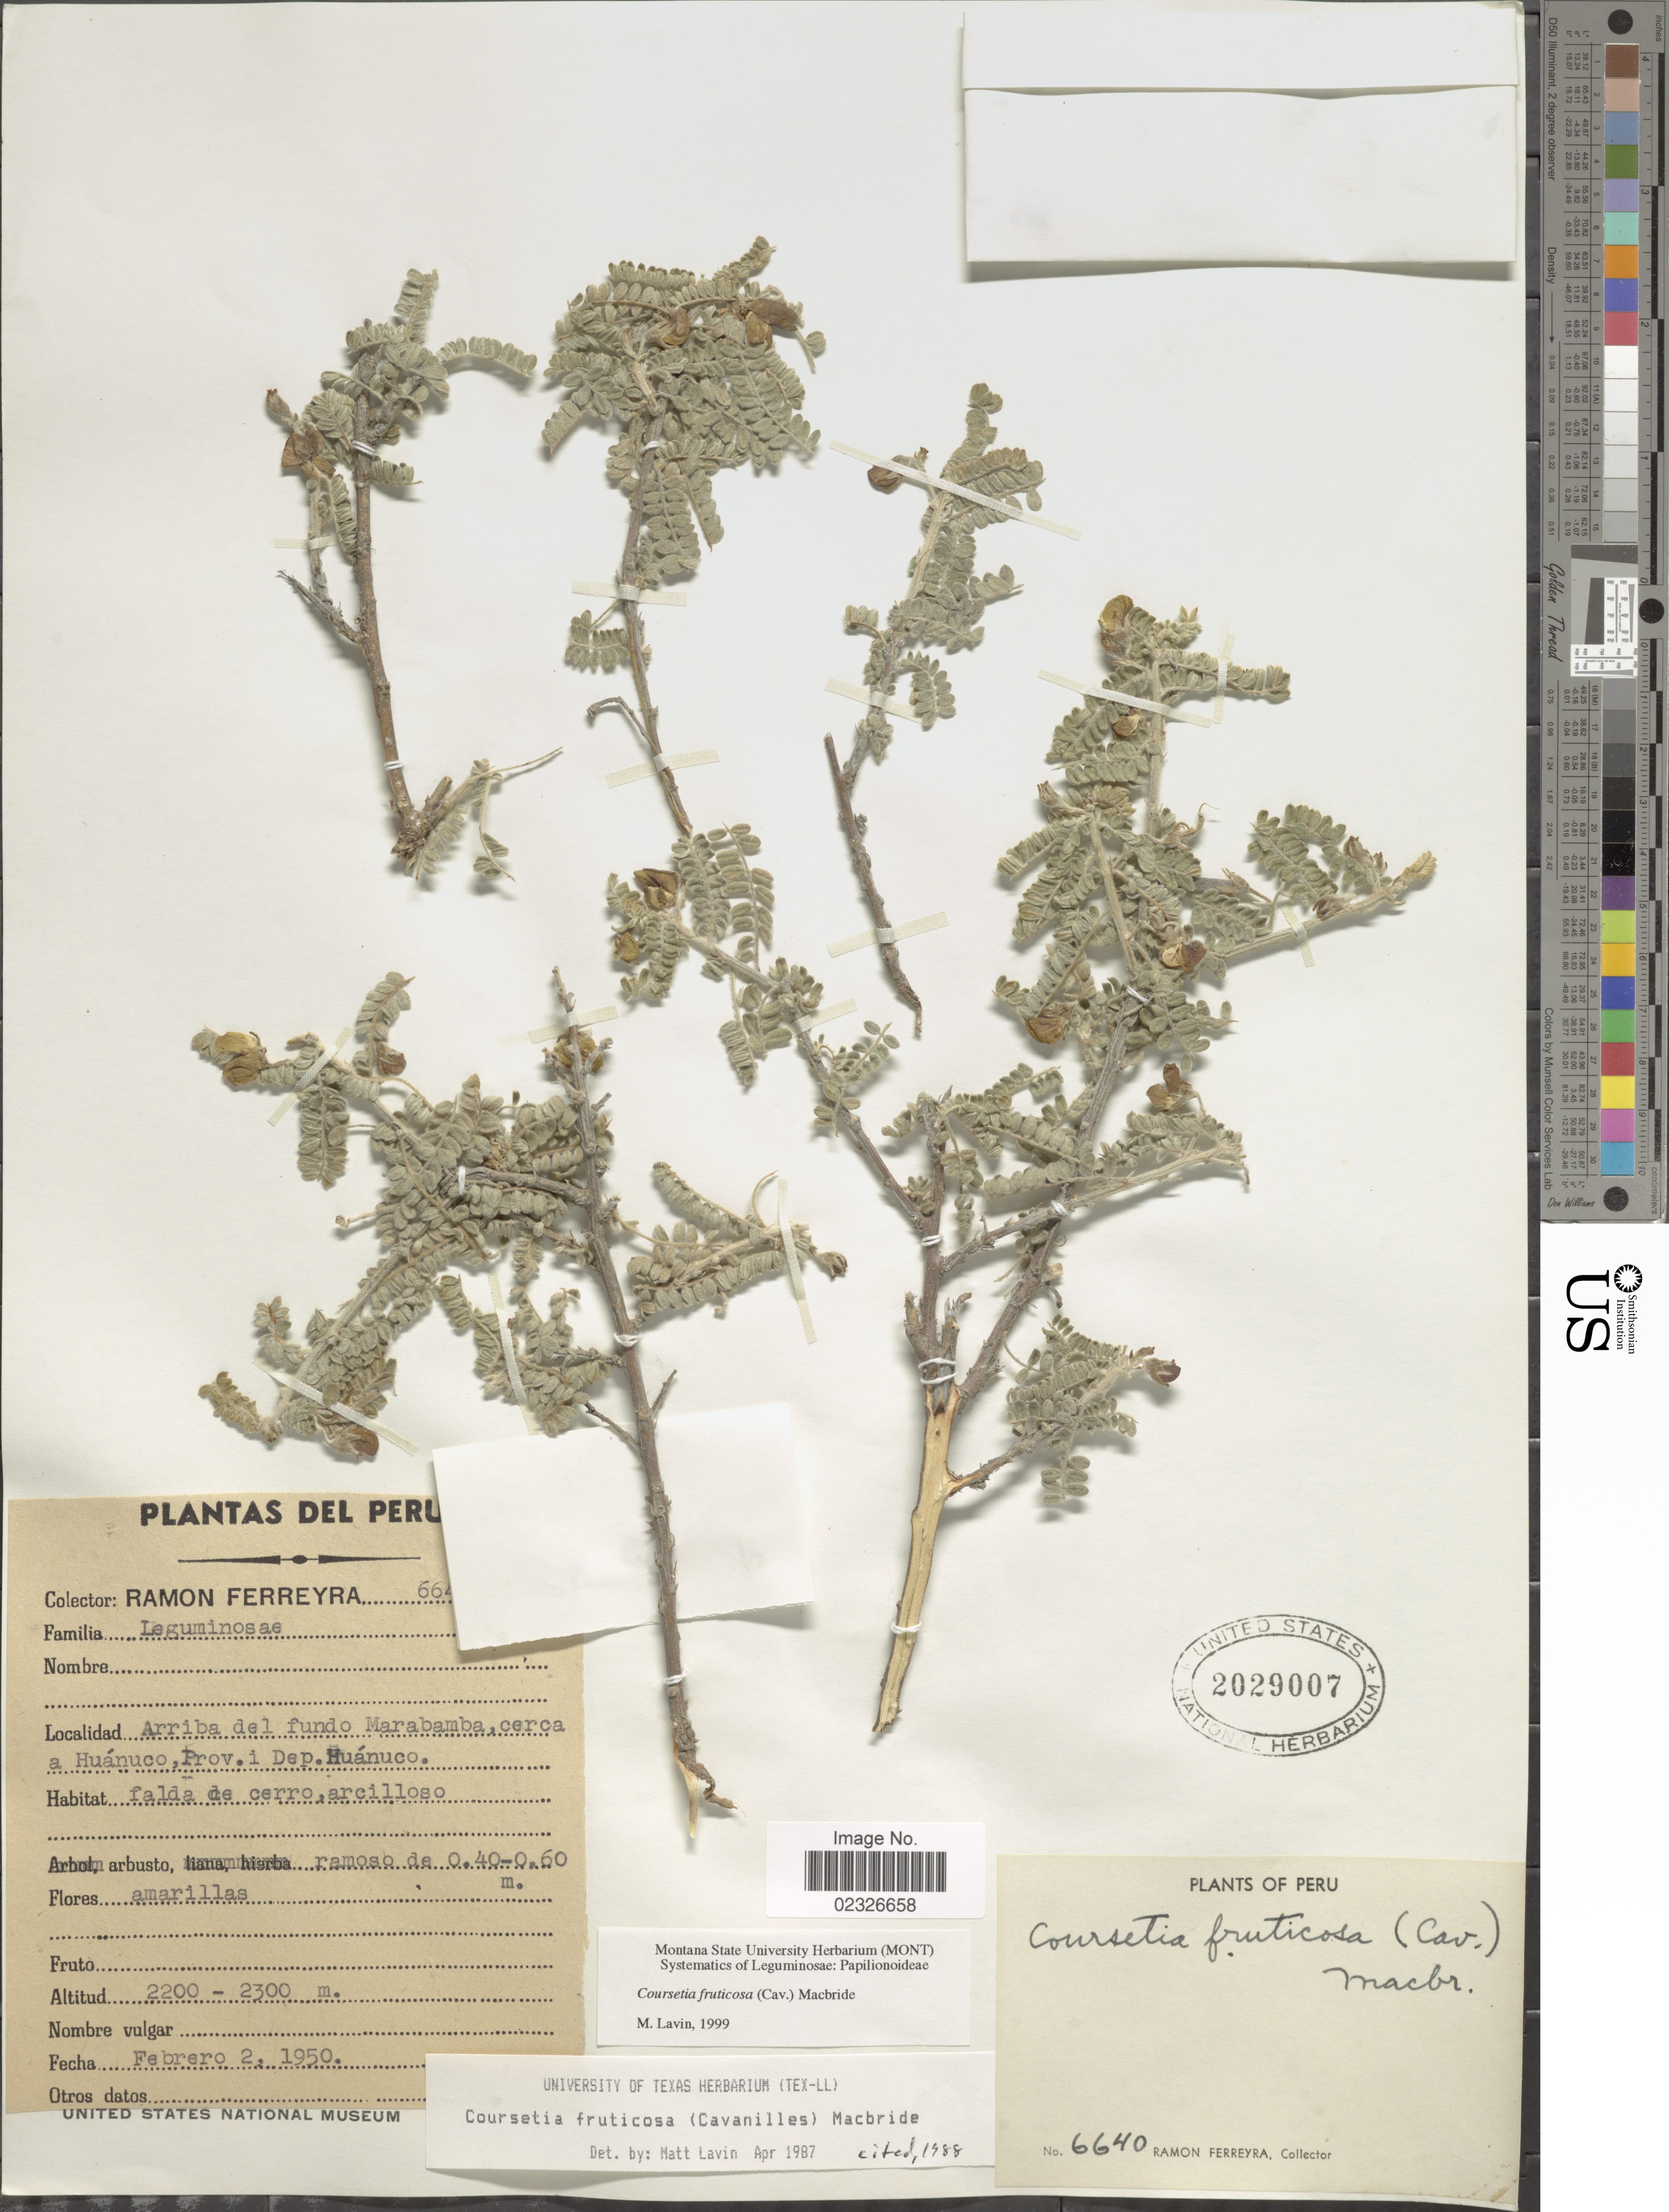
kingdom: Plantae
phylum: Tracheophyta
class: Magnoliopsida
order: Fabales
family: Fabaceae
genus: Coursetia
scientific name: Coursetia fruticosa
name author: (Cav.) J.F. Macbr.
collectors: R. A. Ferreyra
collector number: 6640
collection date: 1950-02-02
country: Peru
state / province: Huánuco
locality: Arriba del fundo Marabamba, cerca a Huánuco, Prov. i Dep. Huánuco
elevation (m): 2200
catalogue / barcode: US 2029007